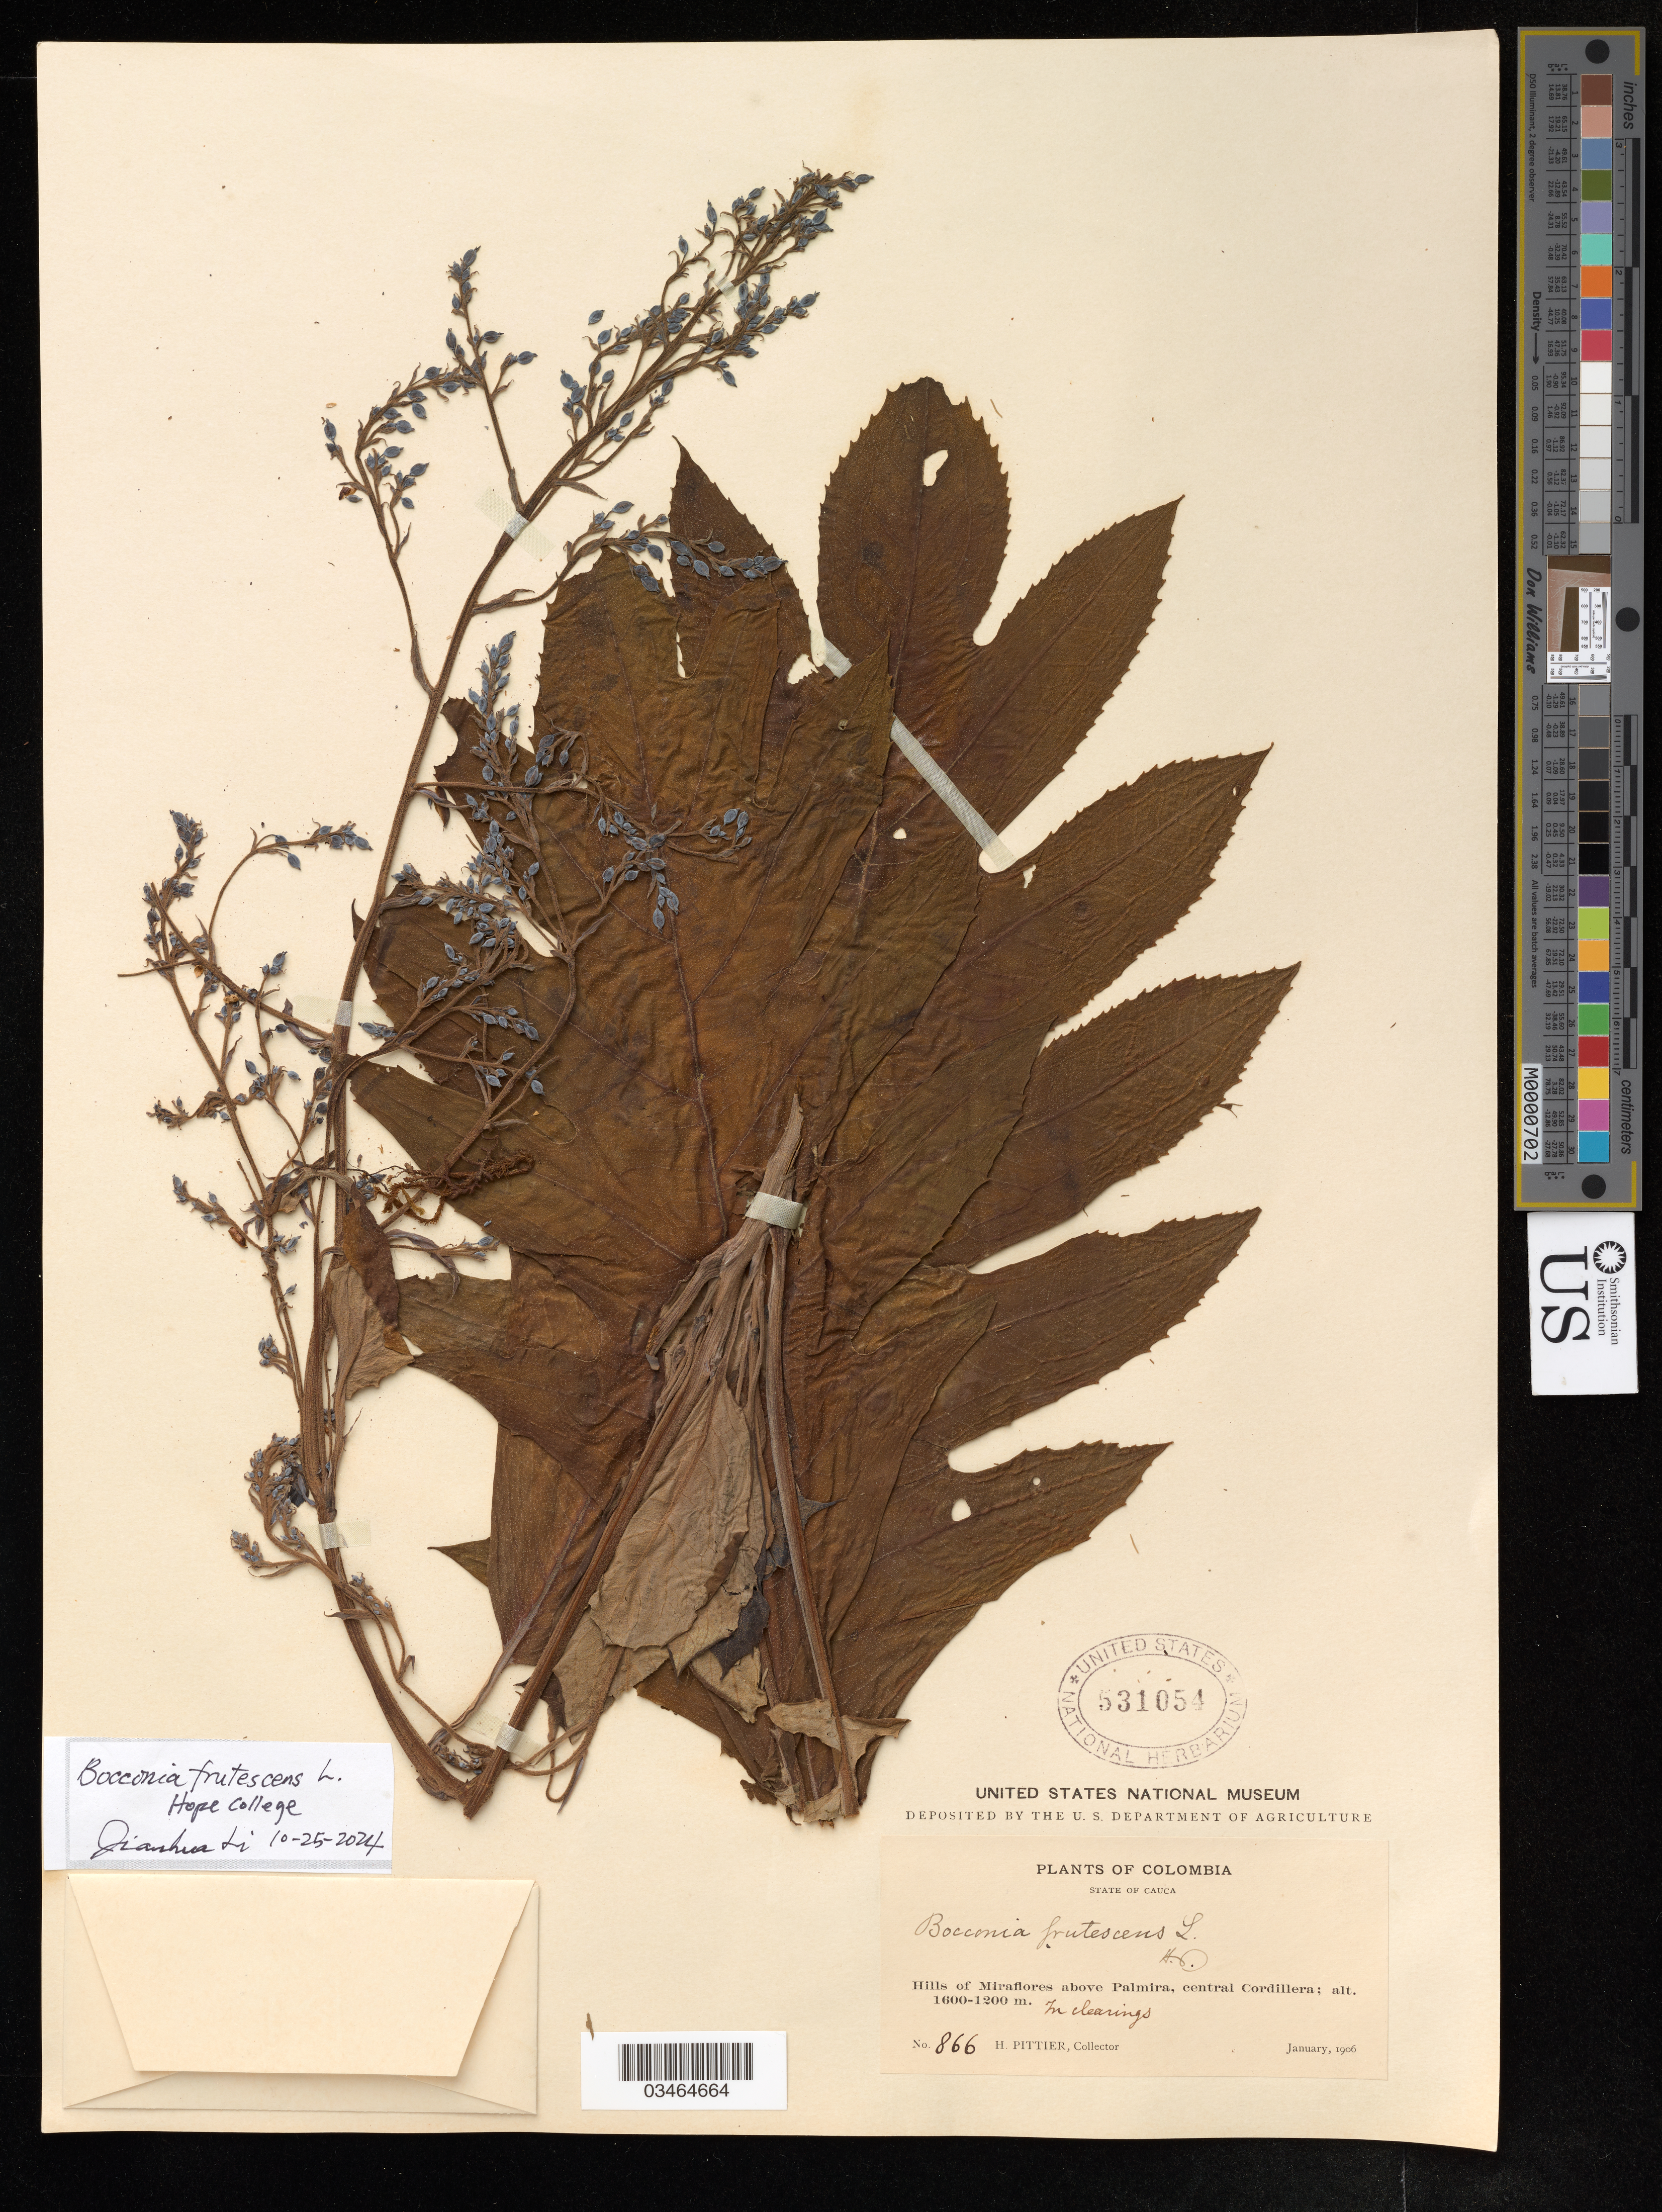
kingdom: Plantae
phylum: Tracheophyta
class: Magnoliopsida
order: Ranunculales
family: Papaveraceae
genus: Bocconia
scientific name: Bocconia frutescens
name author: L.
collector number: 866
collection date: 1906-01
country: Colombia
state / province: Cauca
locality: Hills of Mireflores above Palmira, central Cordillera.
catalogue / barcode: US 531054